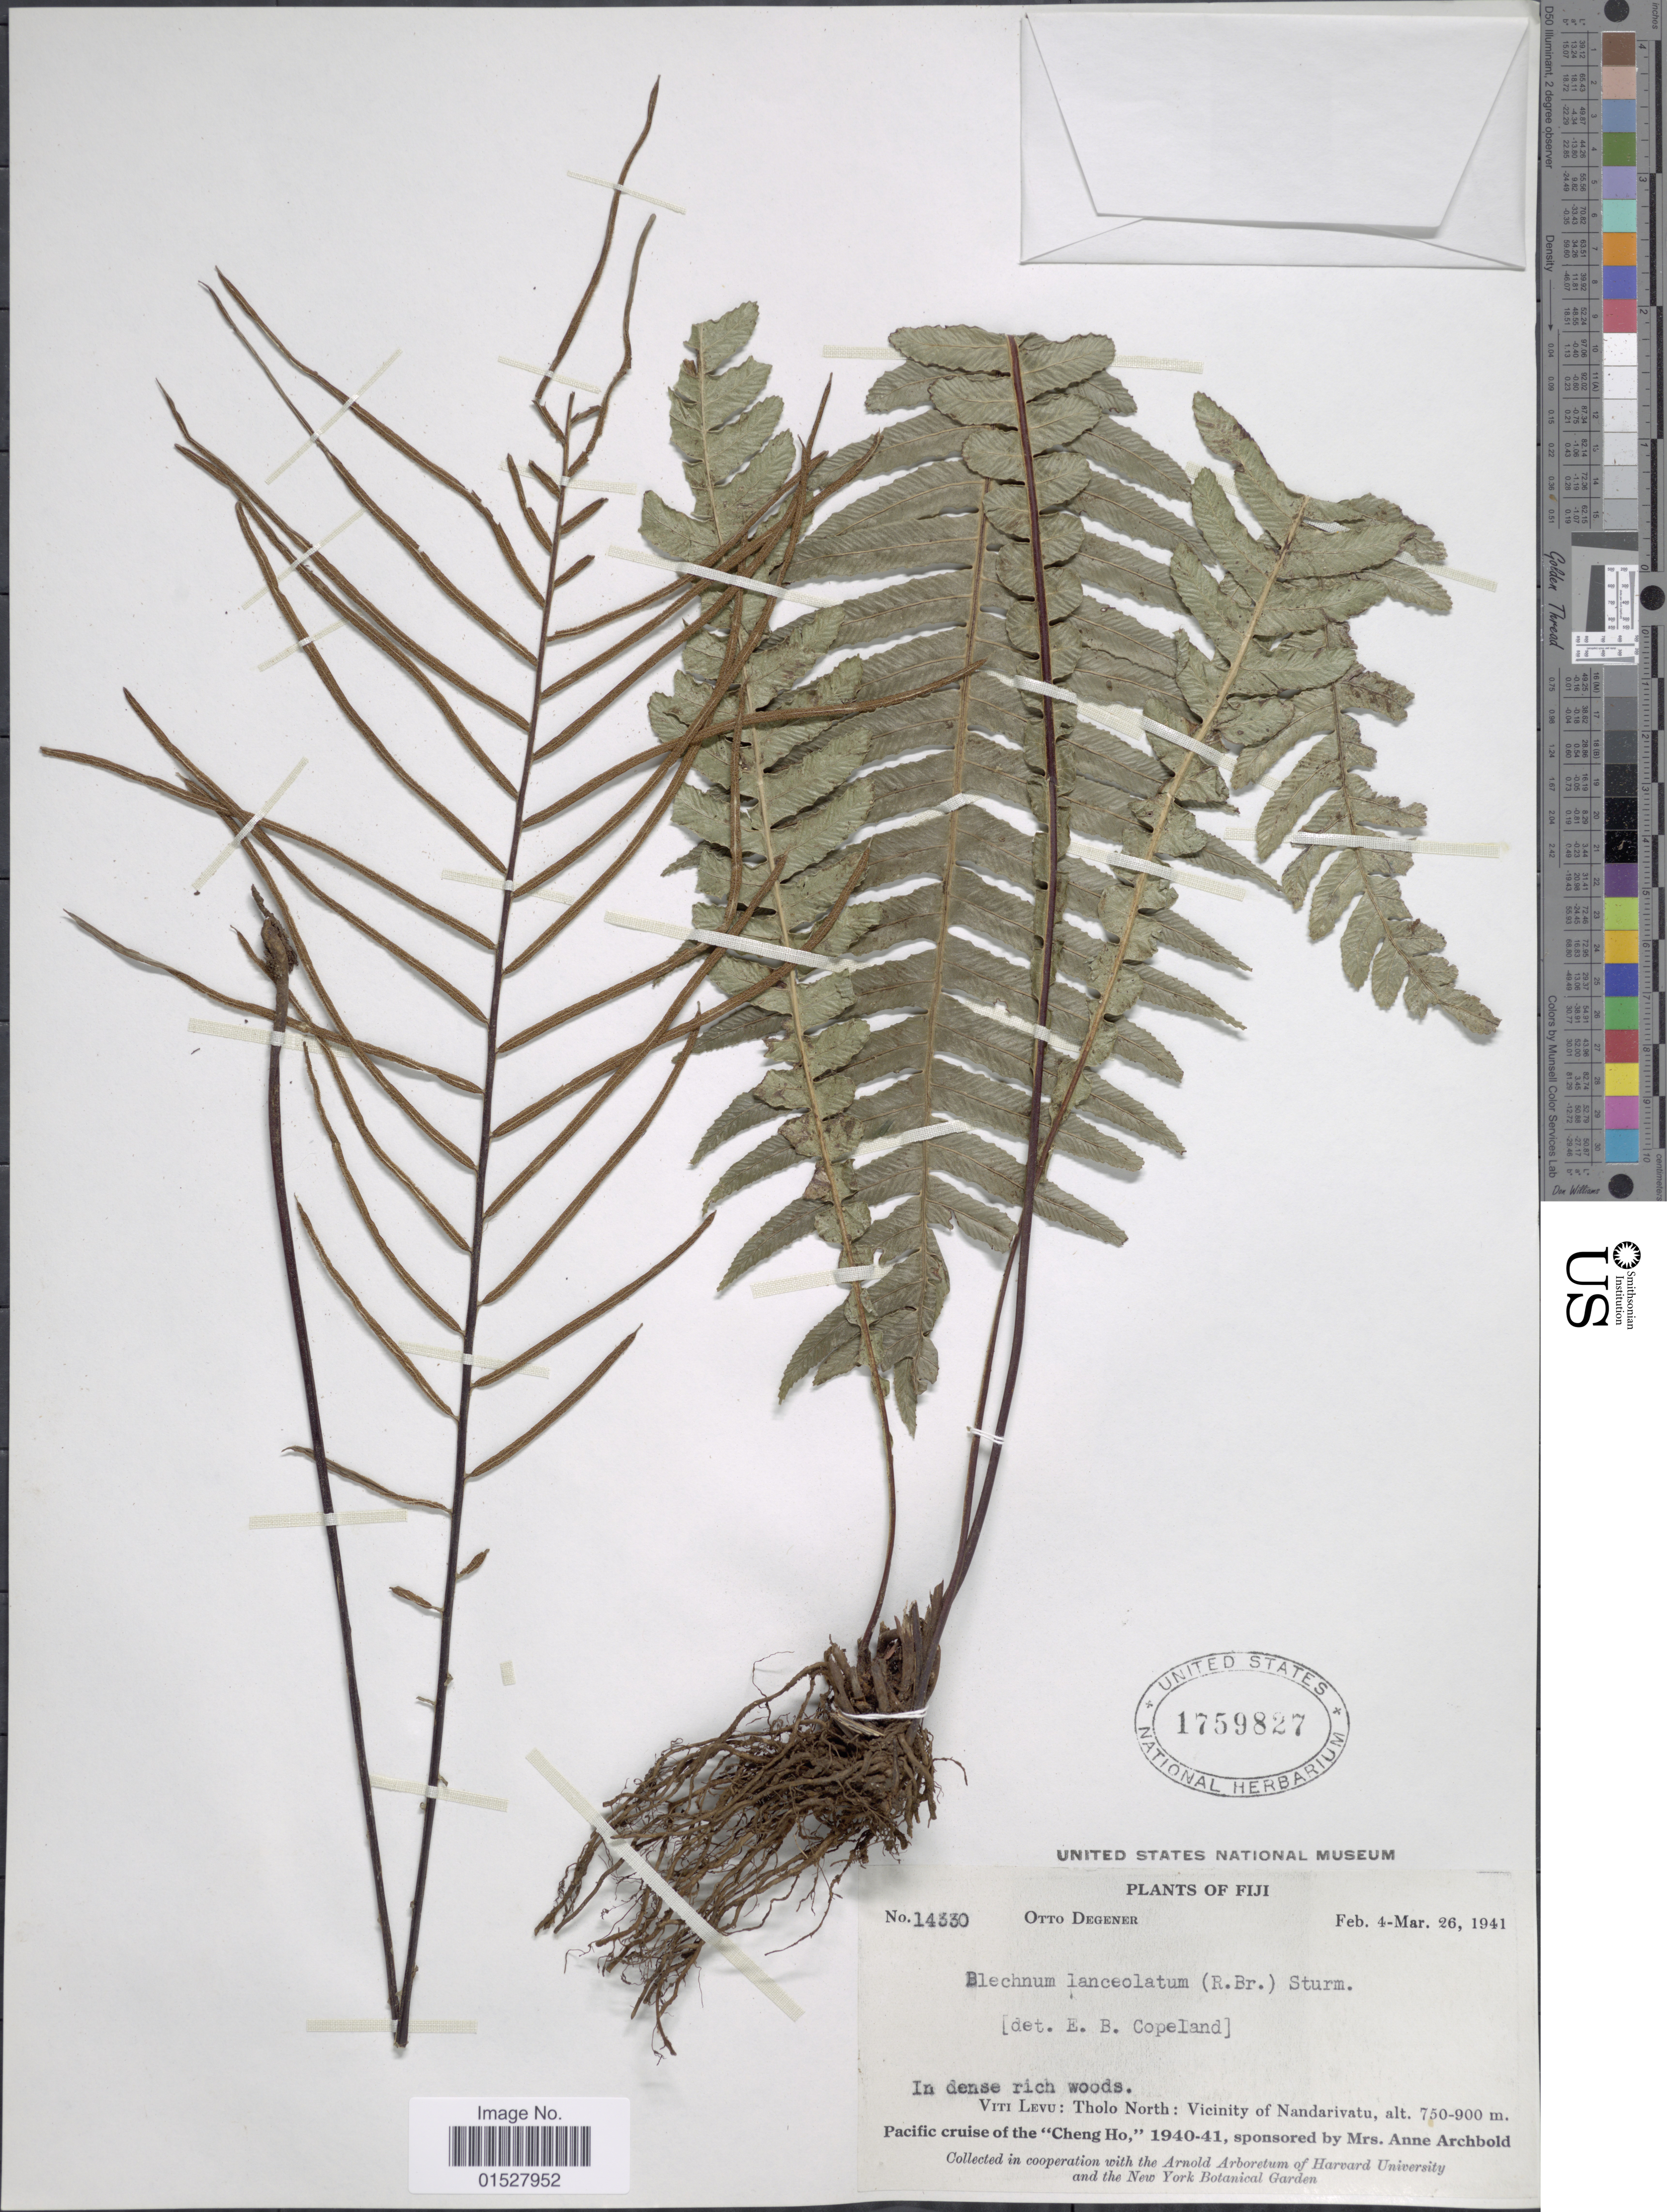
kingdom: Plantae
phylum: Tracheophyta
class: Polypodiopsida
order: Polypodiales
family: Blechnaceae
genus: Blechnum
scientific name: Blechnum lanceolatum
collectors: O. Degener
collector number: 14330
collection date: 1941-02-04/1941-03-26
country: Fiji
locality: Viti Levu: Tholo North: Vicinity of Nandarivatu.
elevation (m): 750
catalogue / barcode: US 1759827